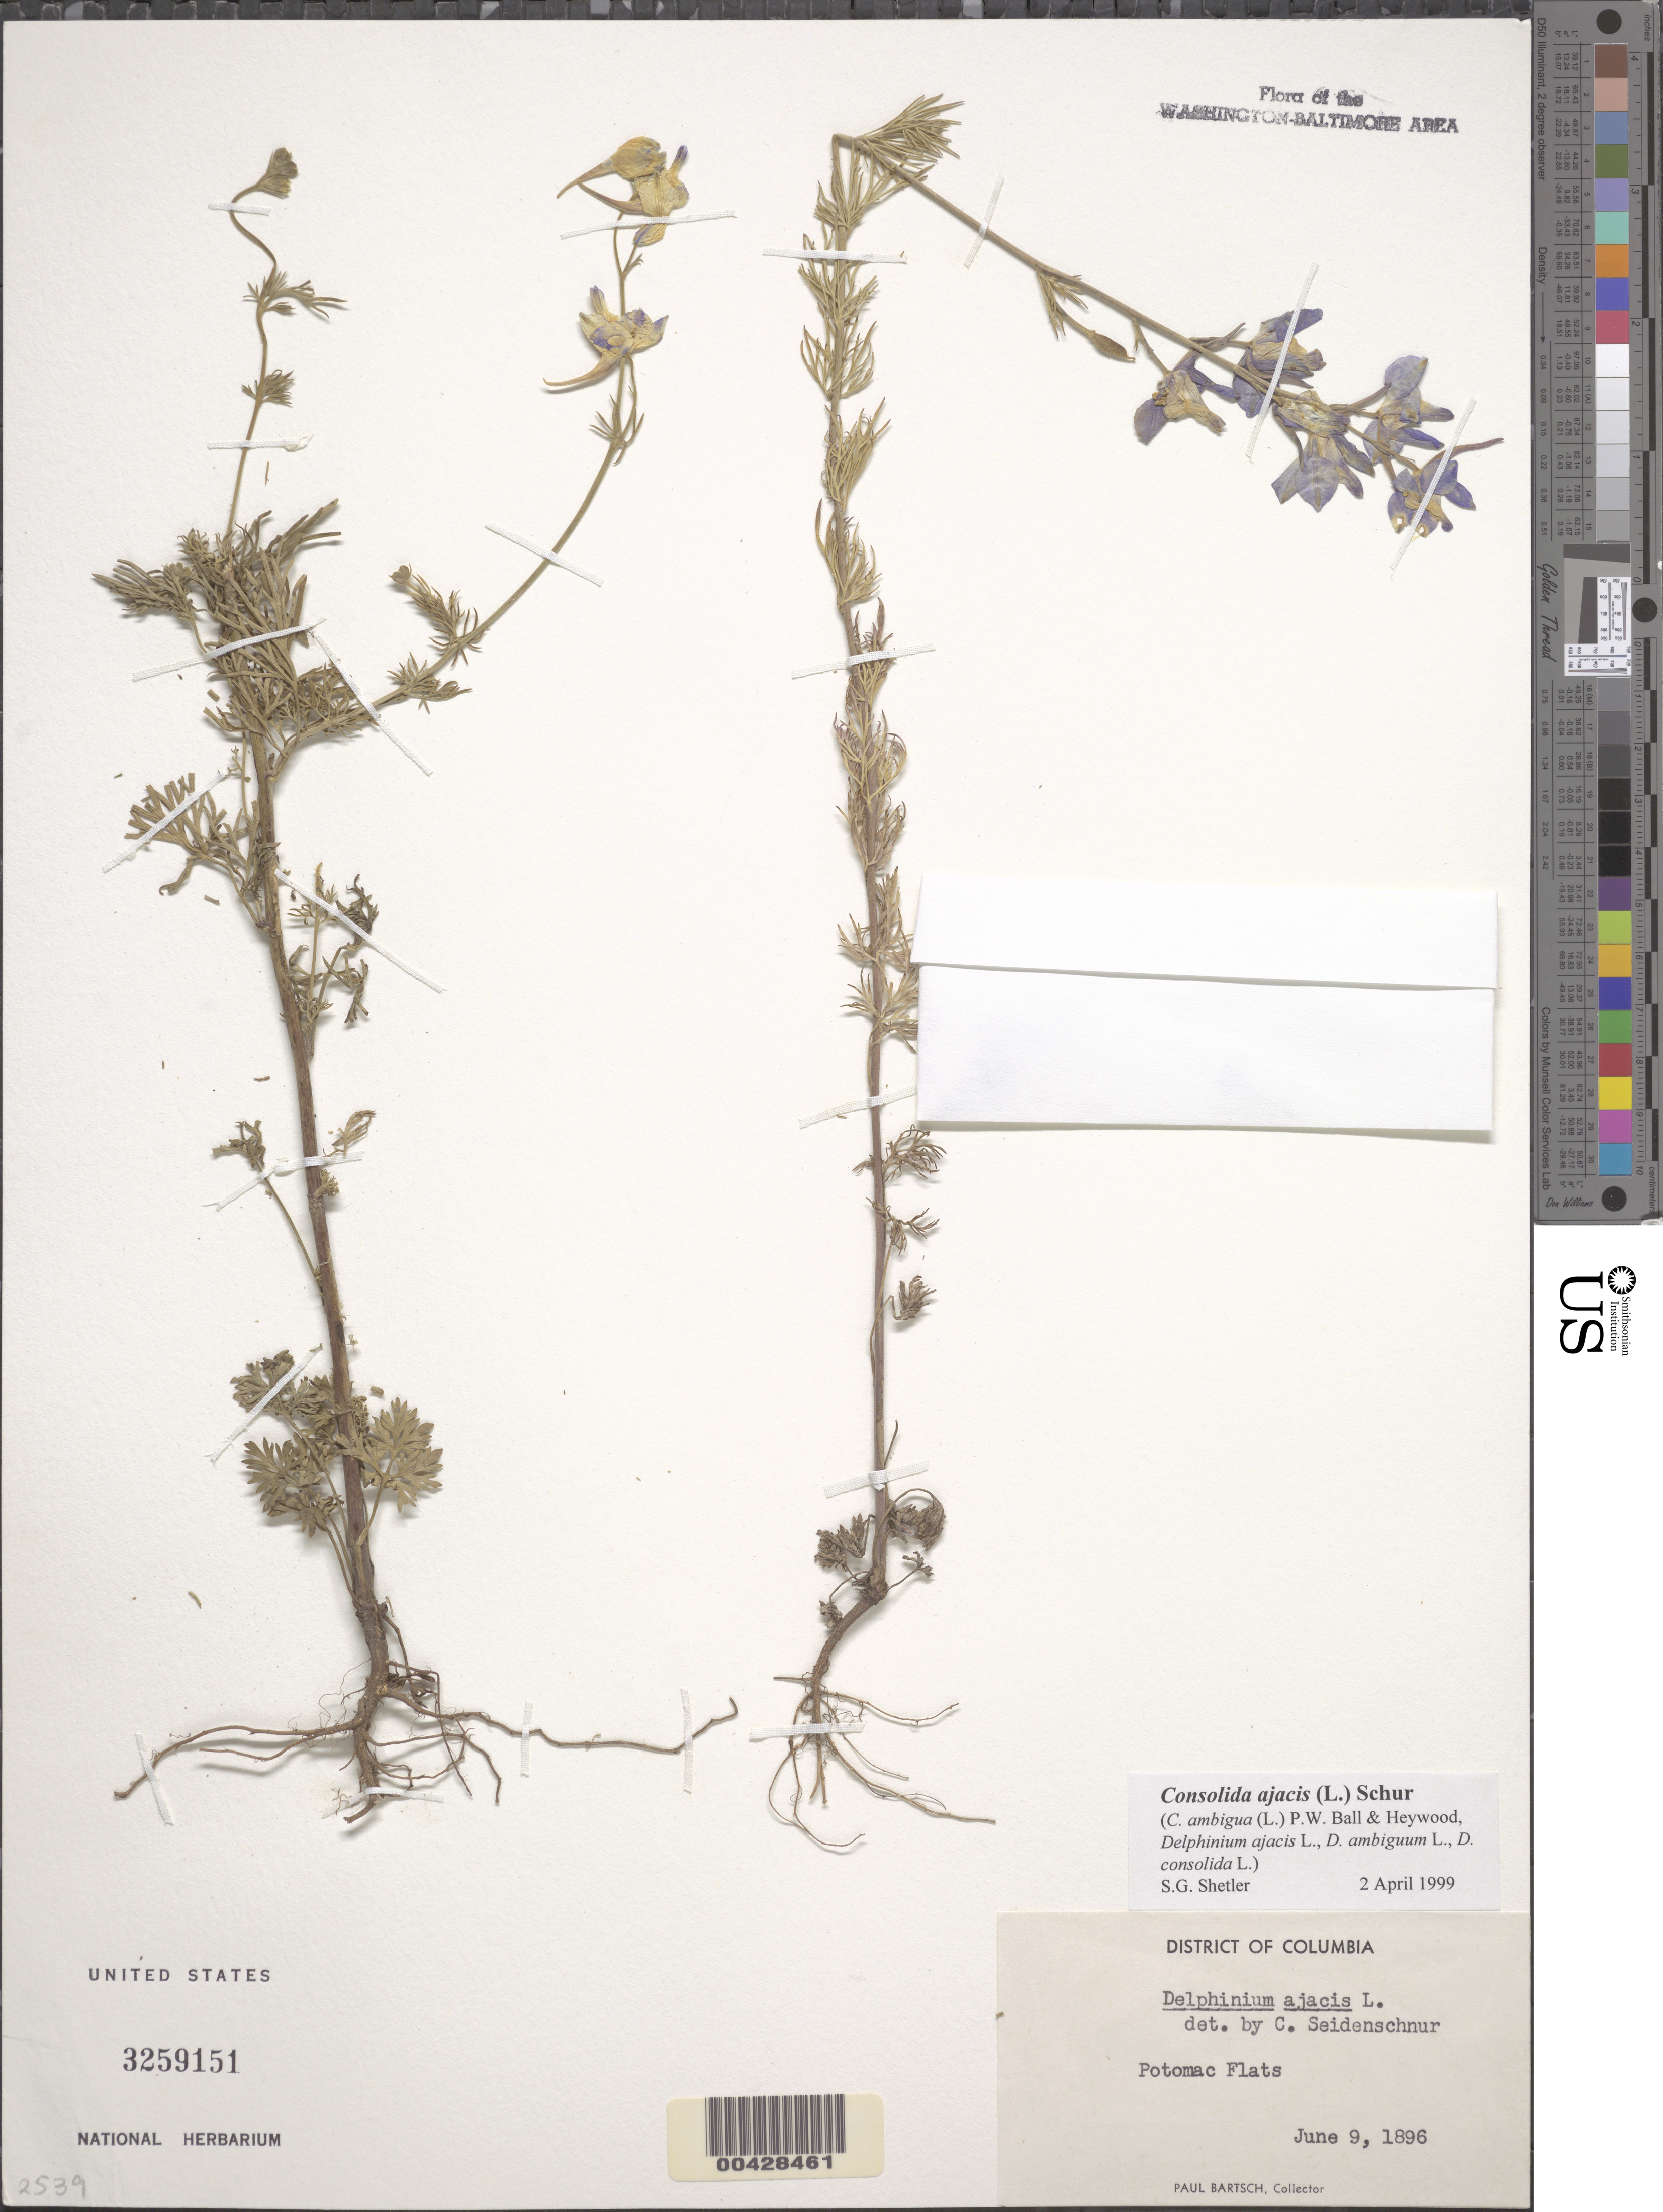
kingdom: Plantae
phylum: Tracheophyta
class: Magnoliopsida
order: Ranunculales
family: Ranunculaceae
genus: Delphinium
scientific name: Delphinium ajacis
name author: L.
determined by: Strong, M. T., (US), Smithsonian Institution - National Museum of Natural History (UNITED STATES)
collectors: P. Bartsch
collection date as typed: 09 Jun 1896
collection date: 1896-06-09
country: United States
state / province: District of Columbia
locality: Potomac Flats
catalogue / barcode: US 3259151